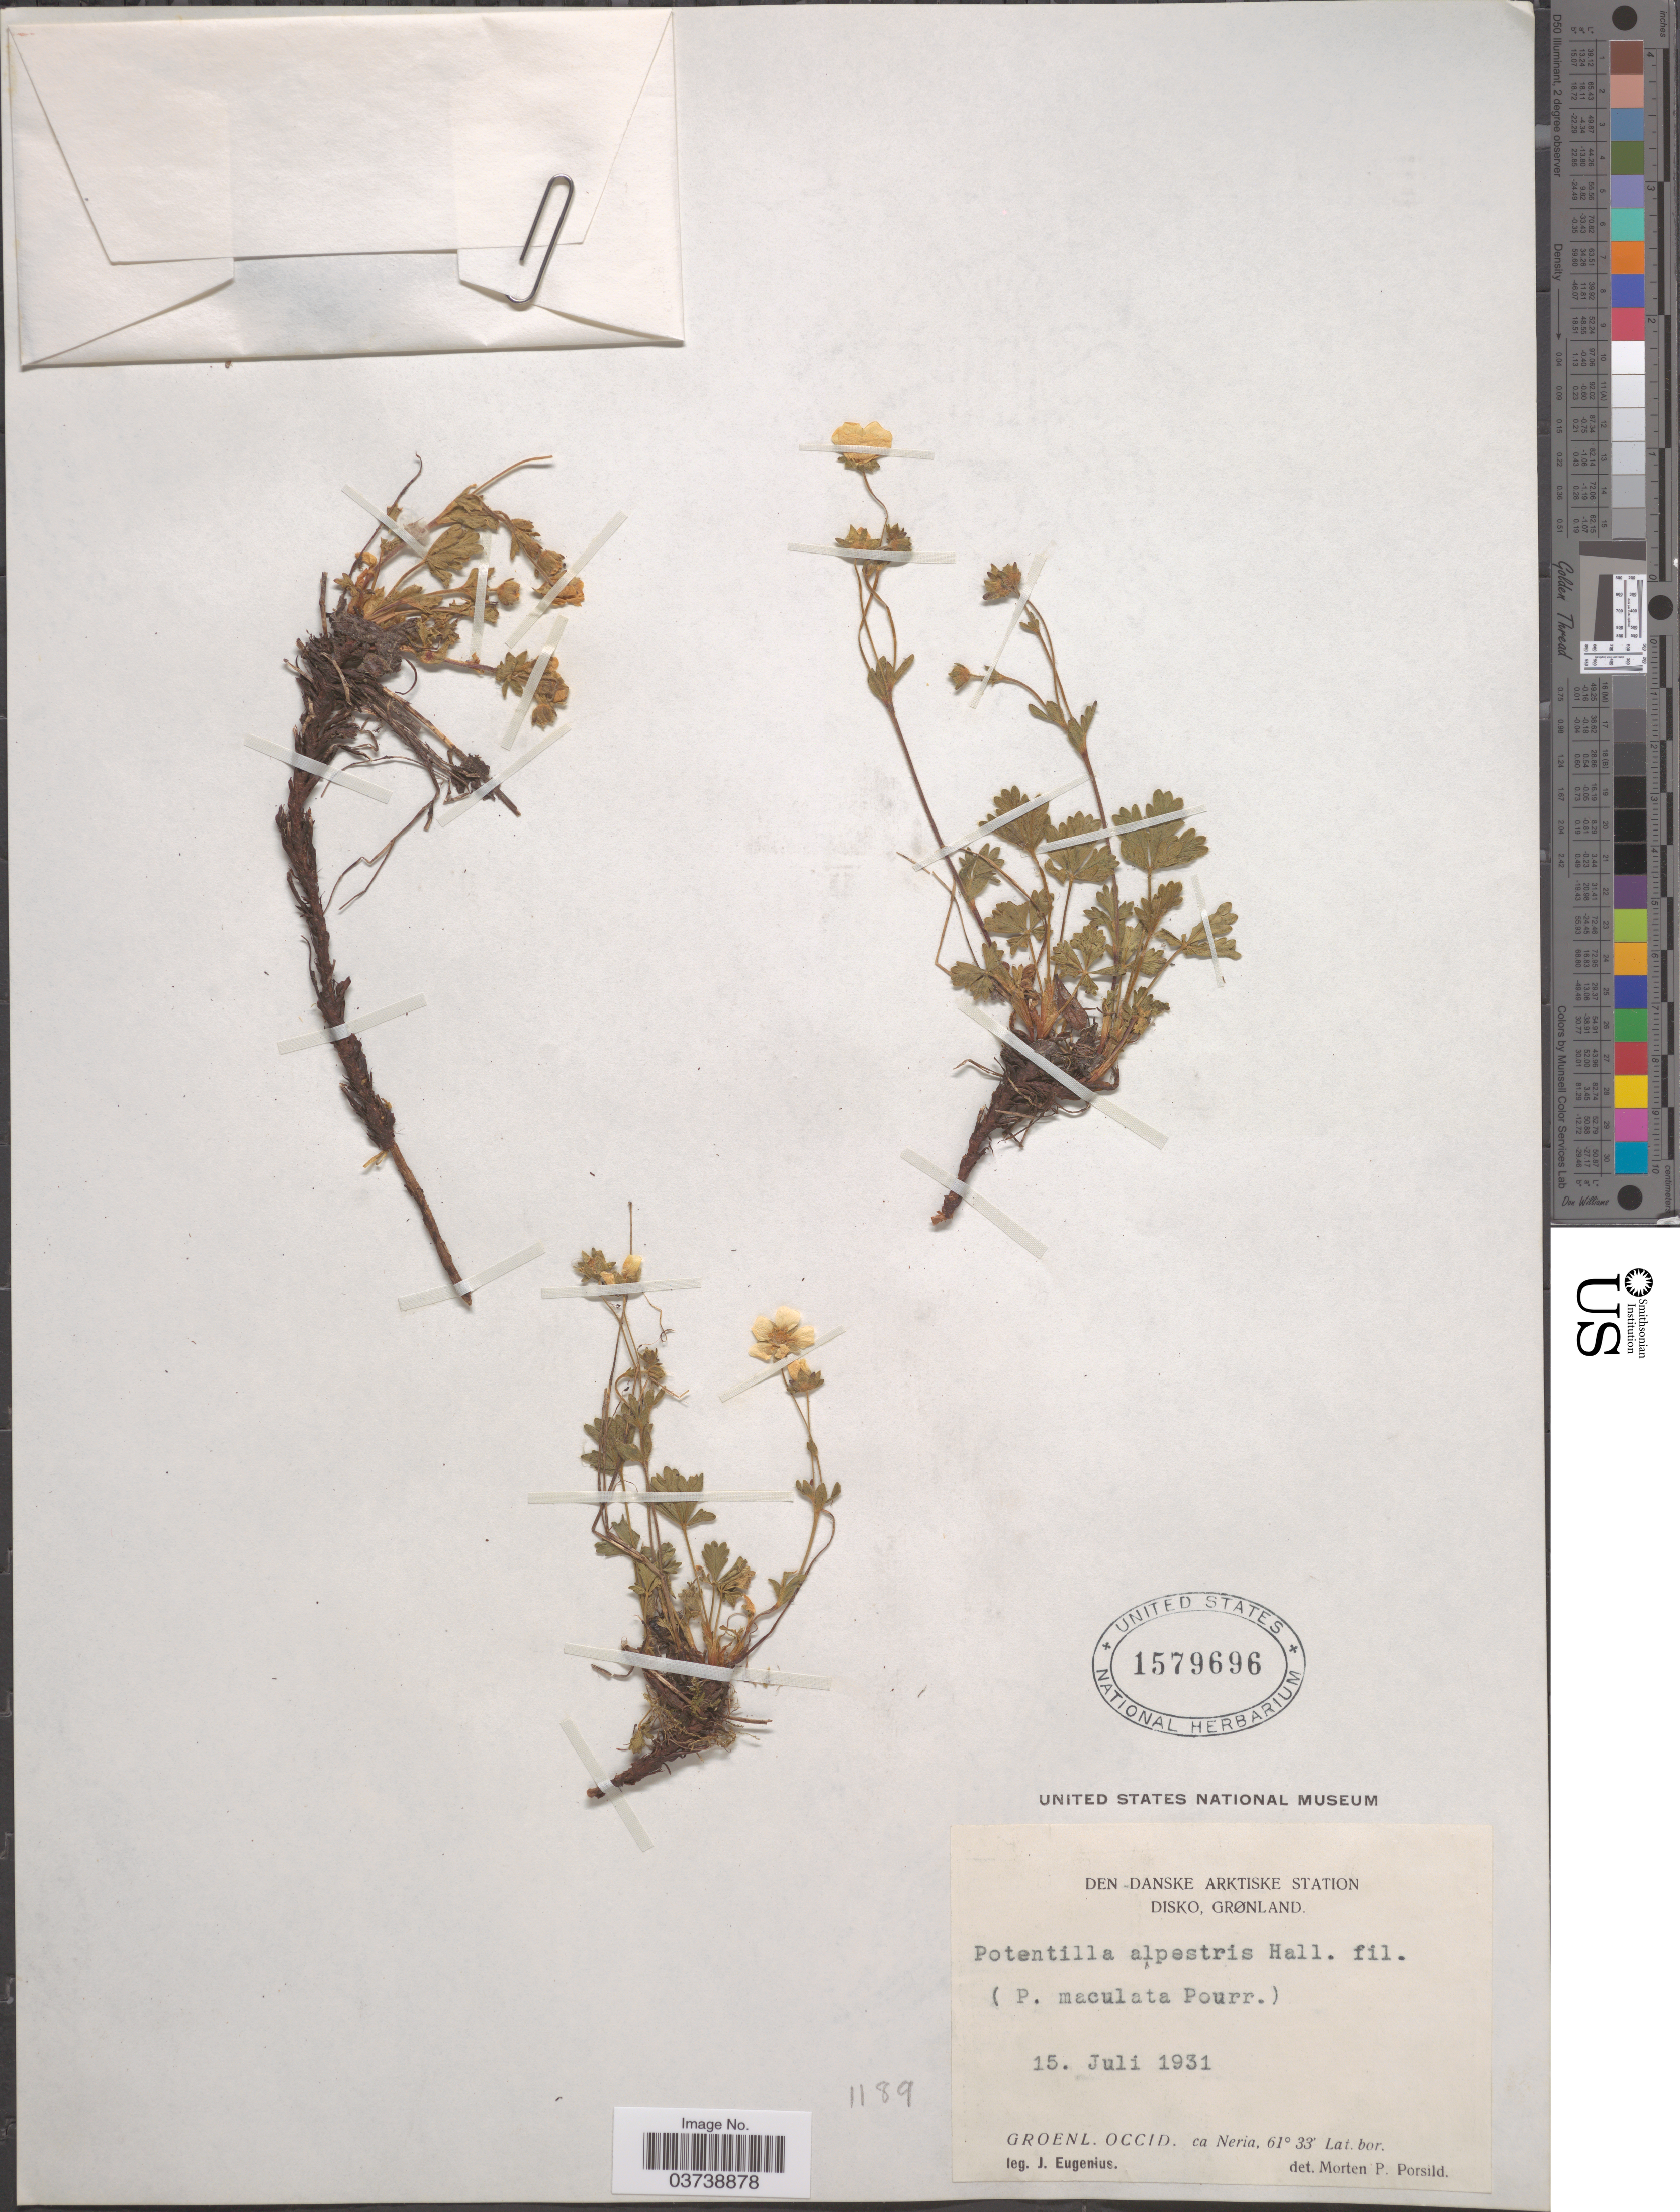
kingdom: Plantae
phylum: Tracheophyta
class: Magnoliopsida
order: Rosales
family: Rosaceae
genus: Potentilla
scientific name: Potentilla crantzii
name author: (Crantz) Beck ex Fritsch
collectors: J. Eugenius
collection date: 1931-07-15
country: Greenland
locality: Den Danske Arktiske Station. Disko, Grønland. Groenl. Occid. ca Neria.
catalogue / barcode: US 1579696